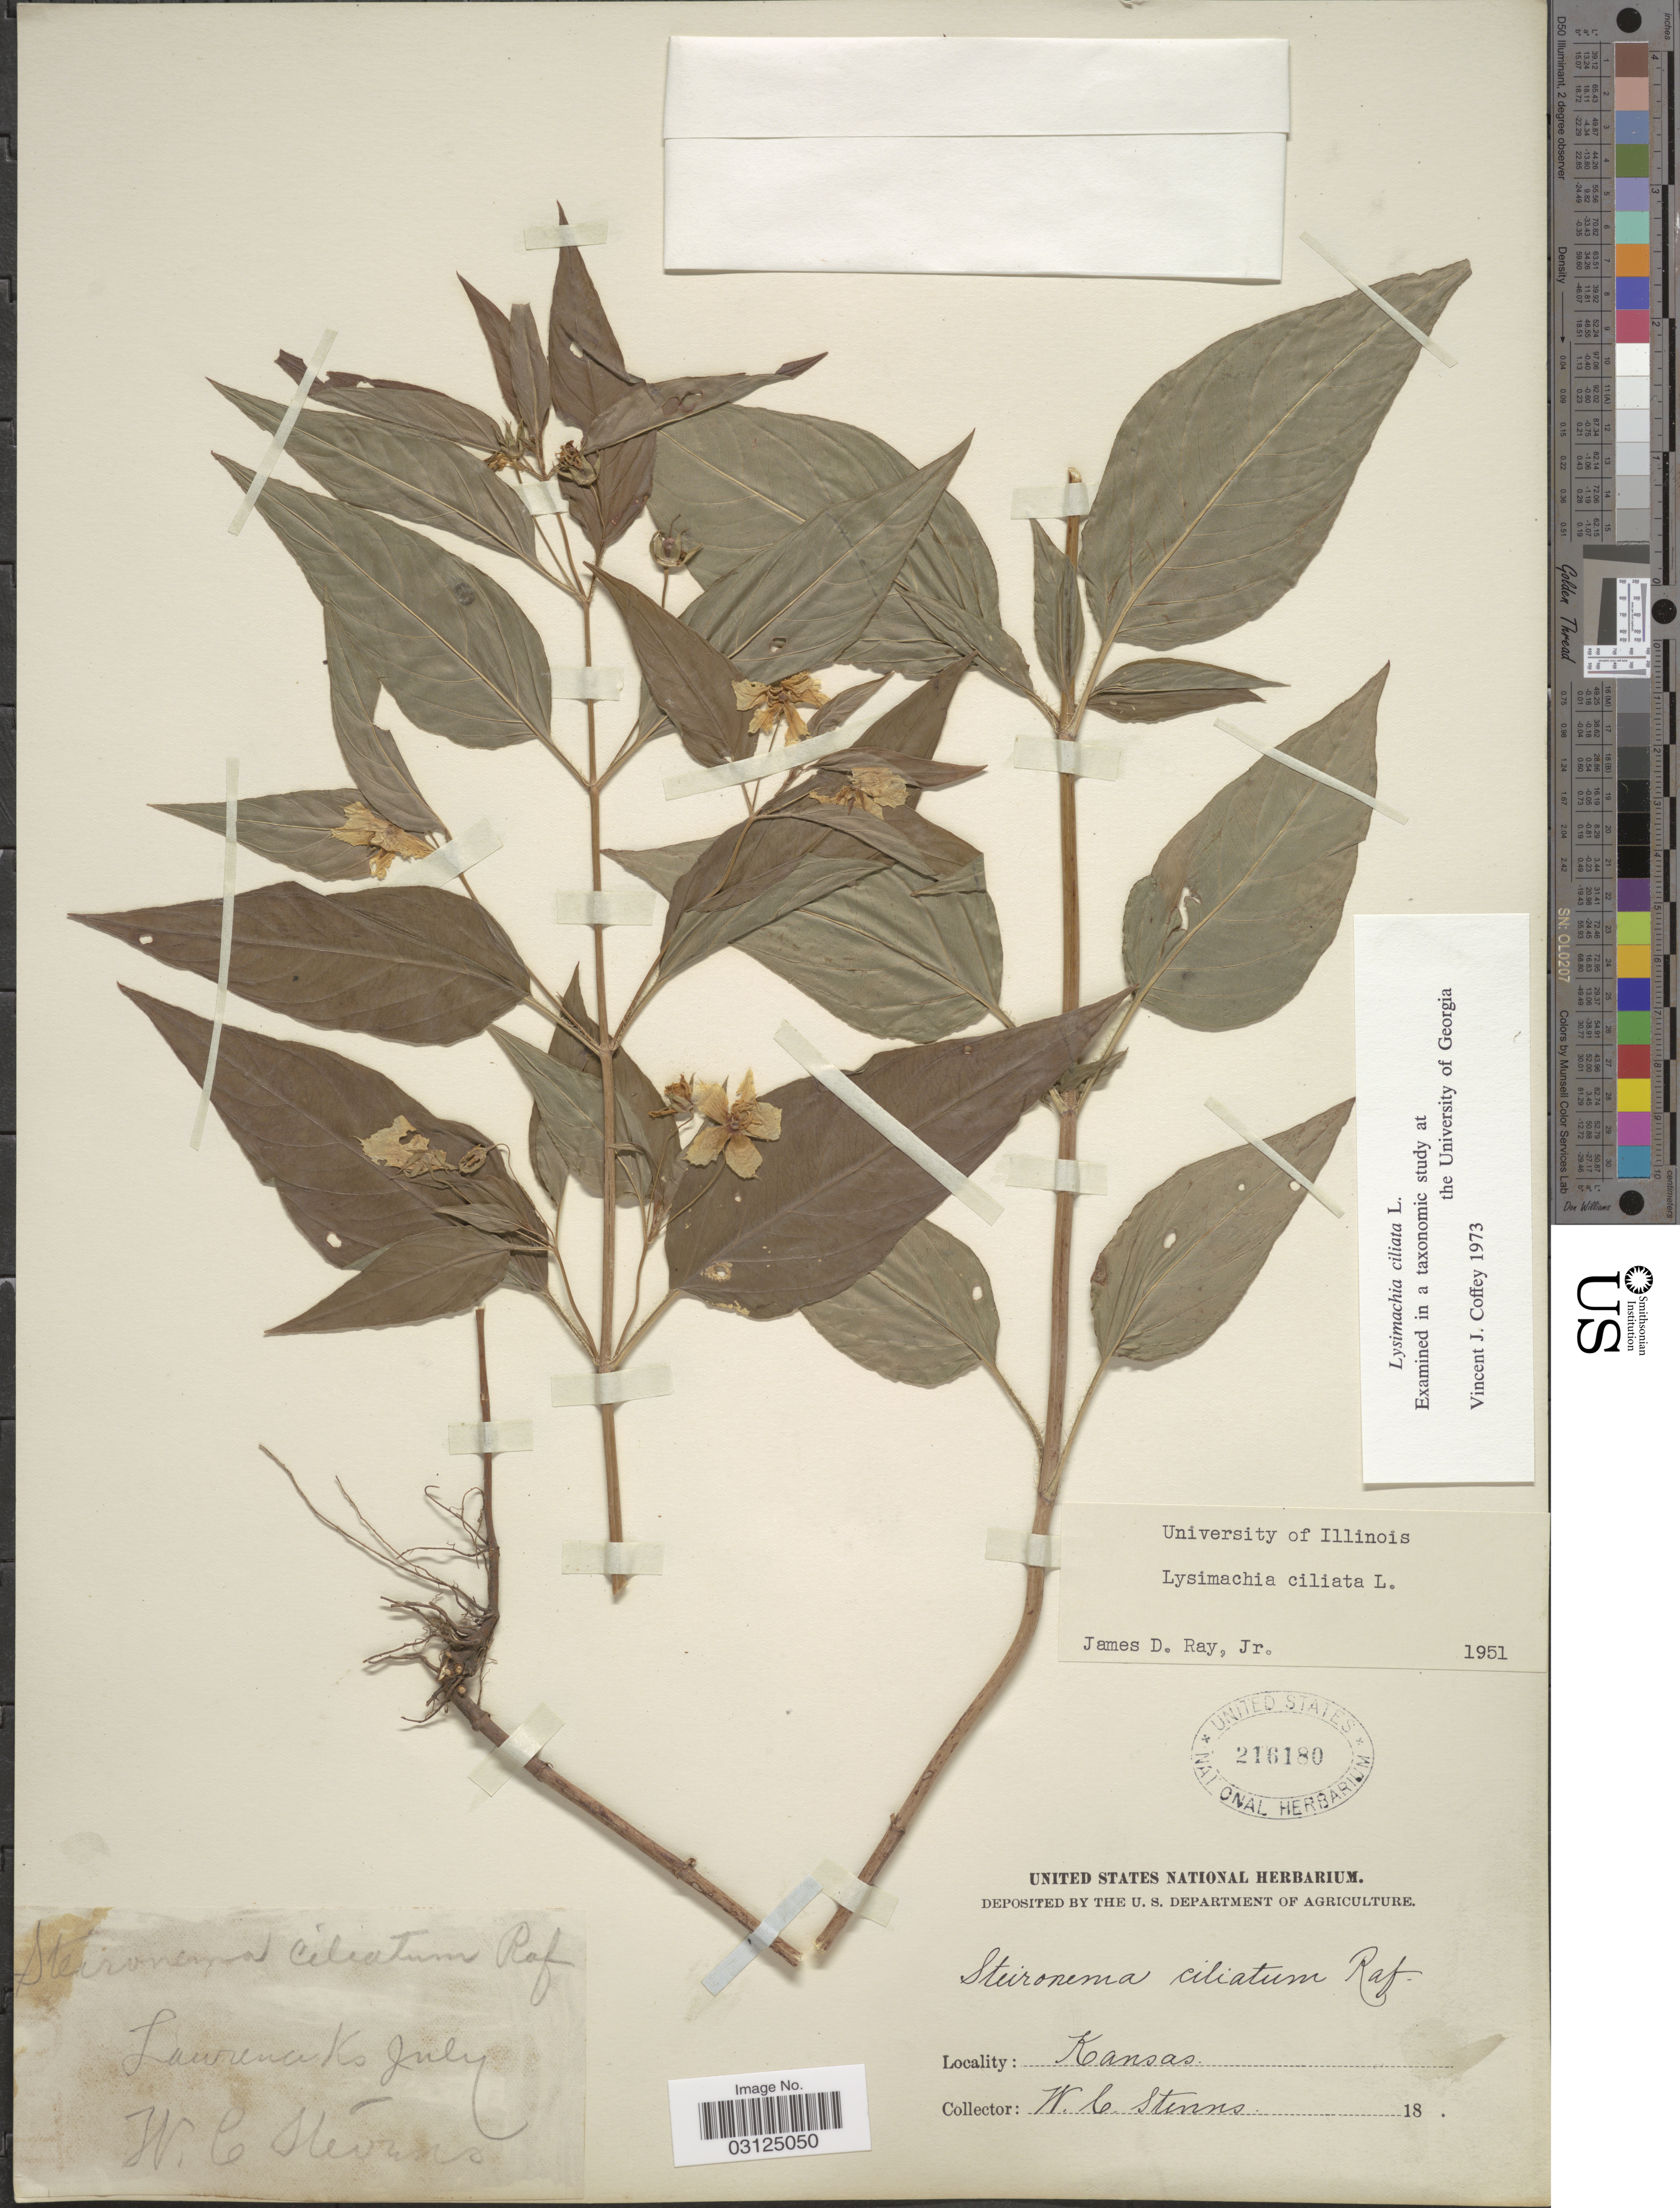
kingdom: Plantae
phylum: Tracheophyta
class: Magnoliopsida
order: Ericales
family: Primulaceae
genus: Lysimachia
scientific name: Lysimachia ciliata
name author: L.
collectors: W. C. Stevens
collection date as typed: July 18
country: United States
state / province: Kansas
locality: Lawrence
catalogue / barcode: US 216180